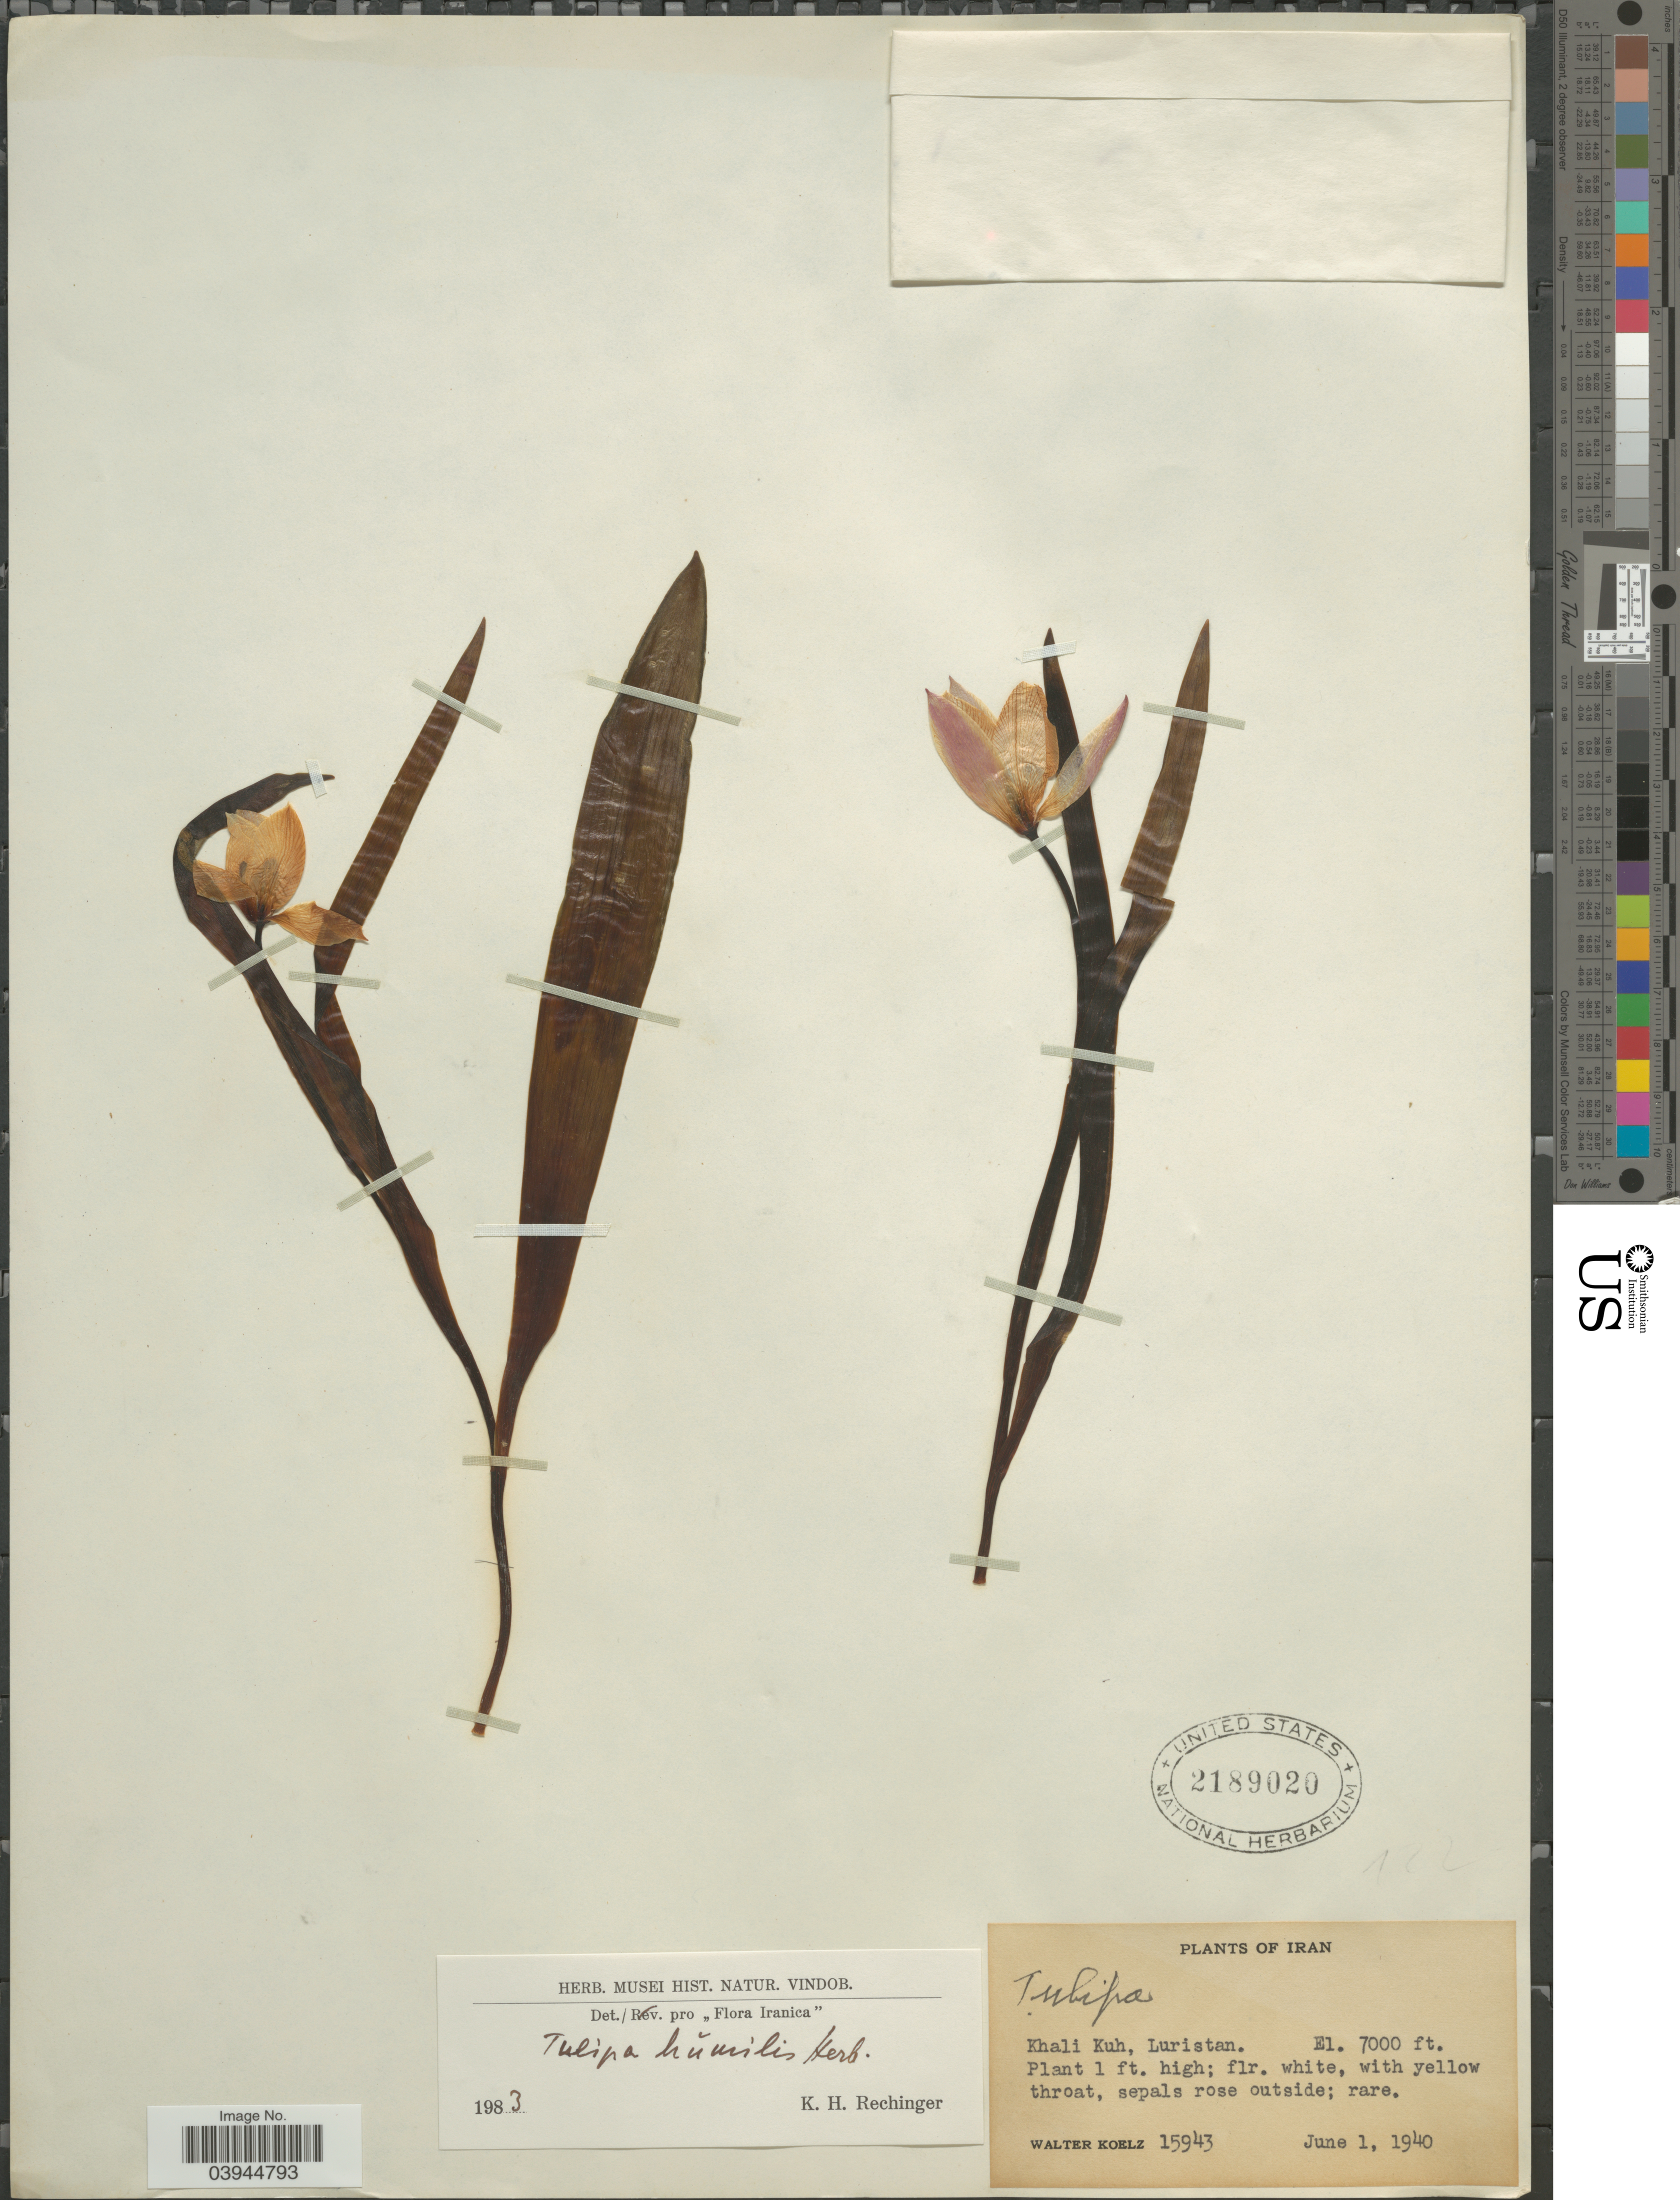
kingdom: Plantae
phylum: Tracheophyta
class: Liliopsida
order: Liliales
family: Liliaceae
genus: Tulipa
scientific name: Tulipa humilis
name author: Herb.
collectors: W. N. Koelz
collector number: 15943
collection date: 1940-06-01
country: Iran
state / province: Hormozgan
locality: Khali Kuh, Luristan.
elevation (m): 2134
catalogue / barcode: US 2189020